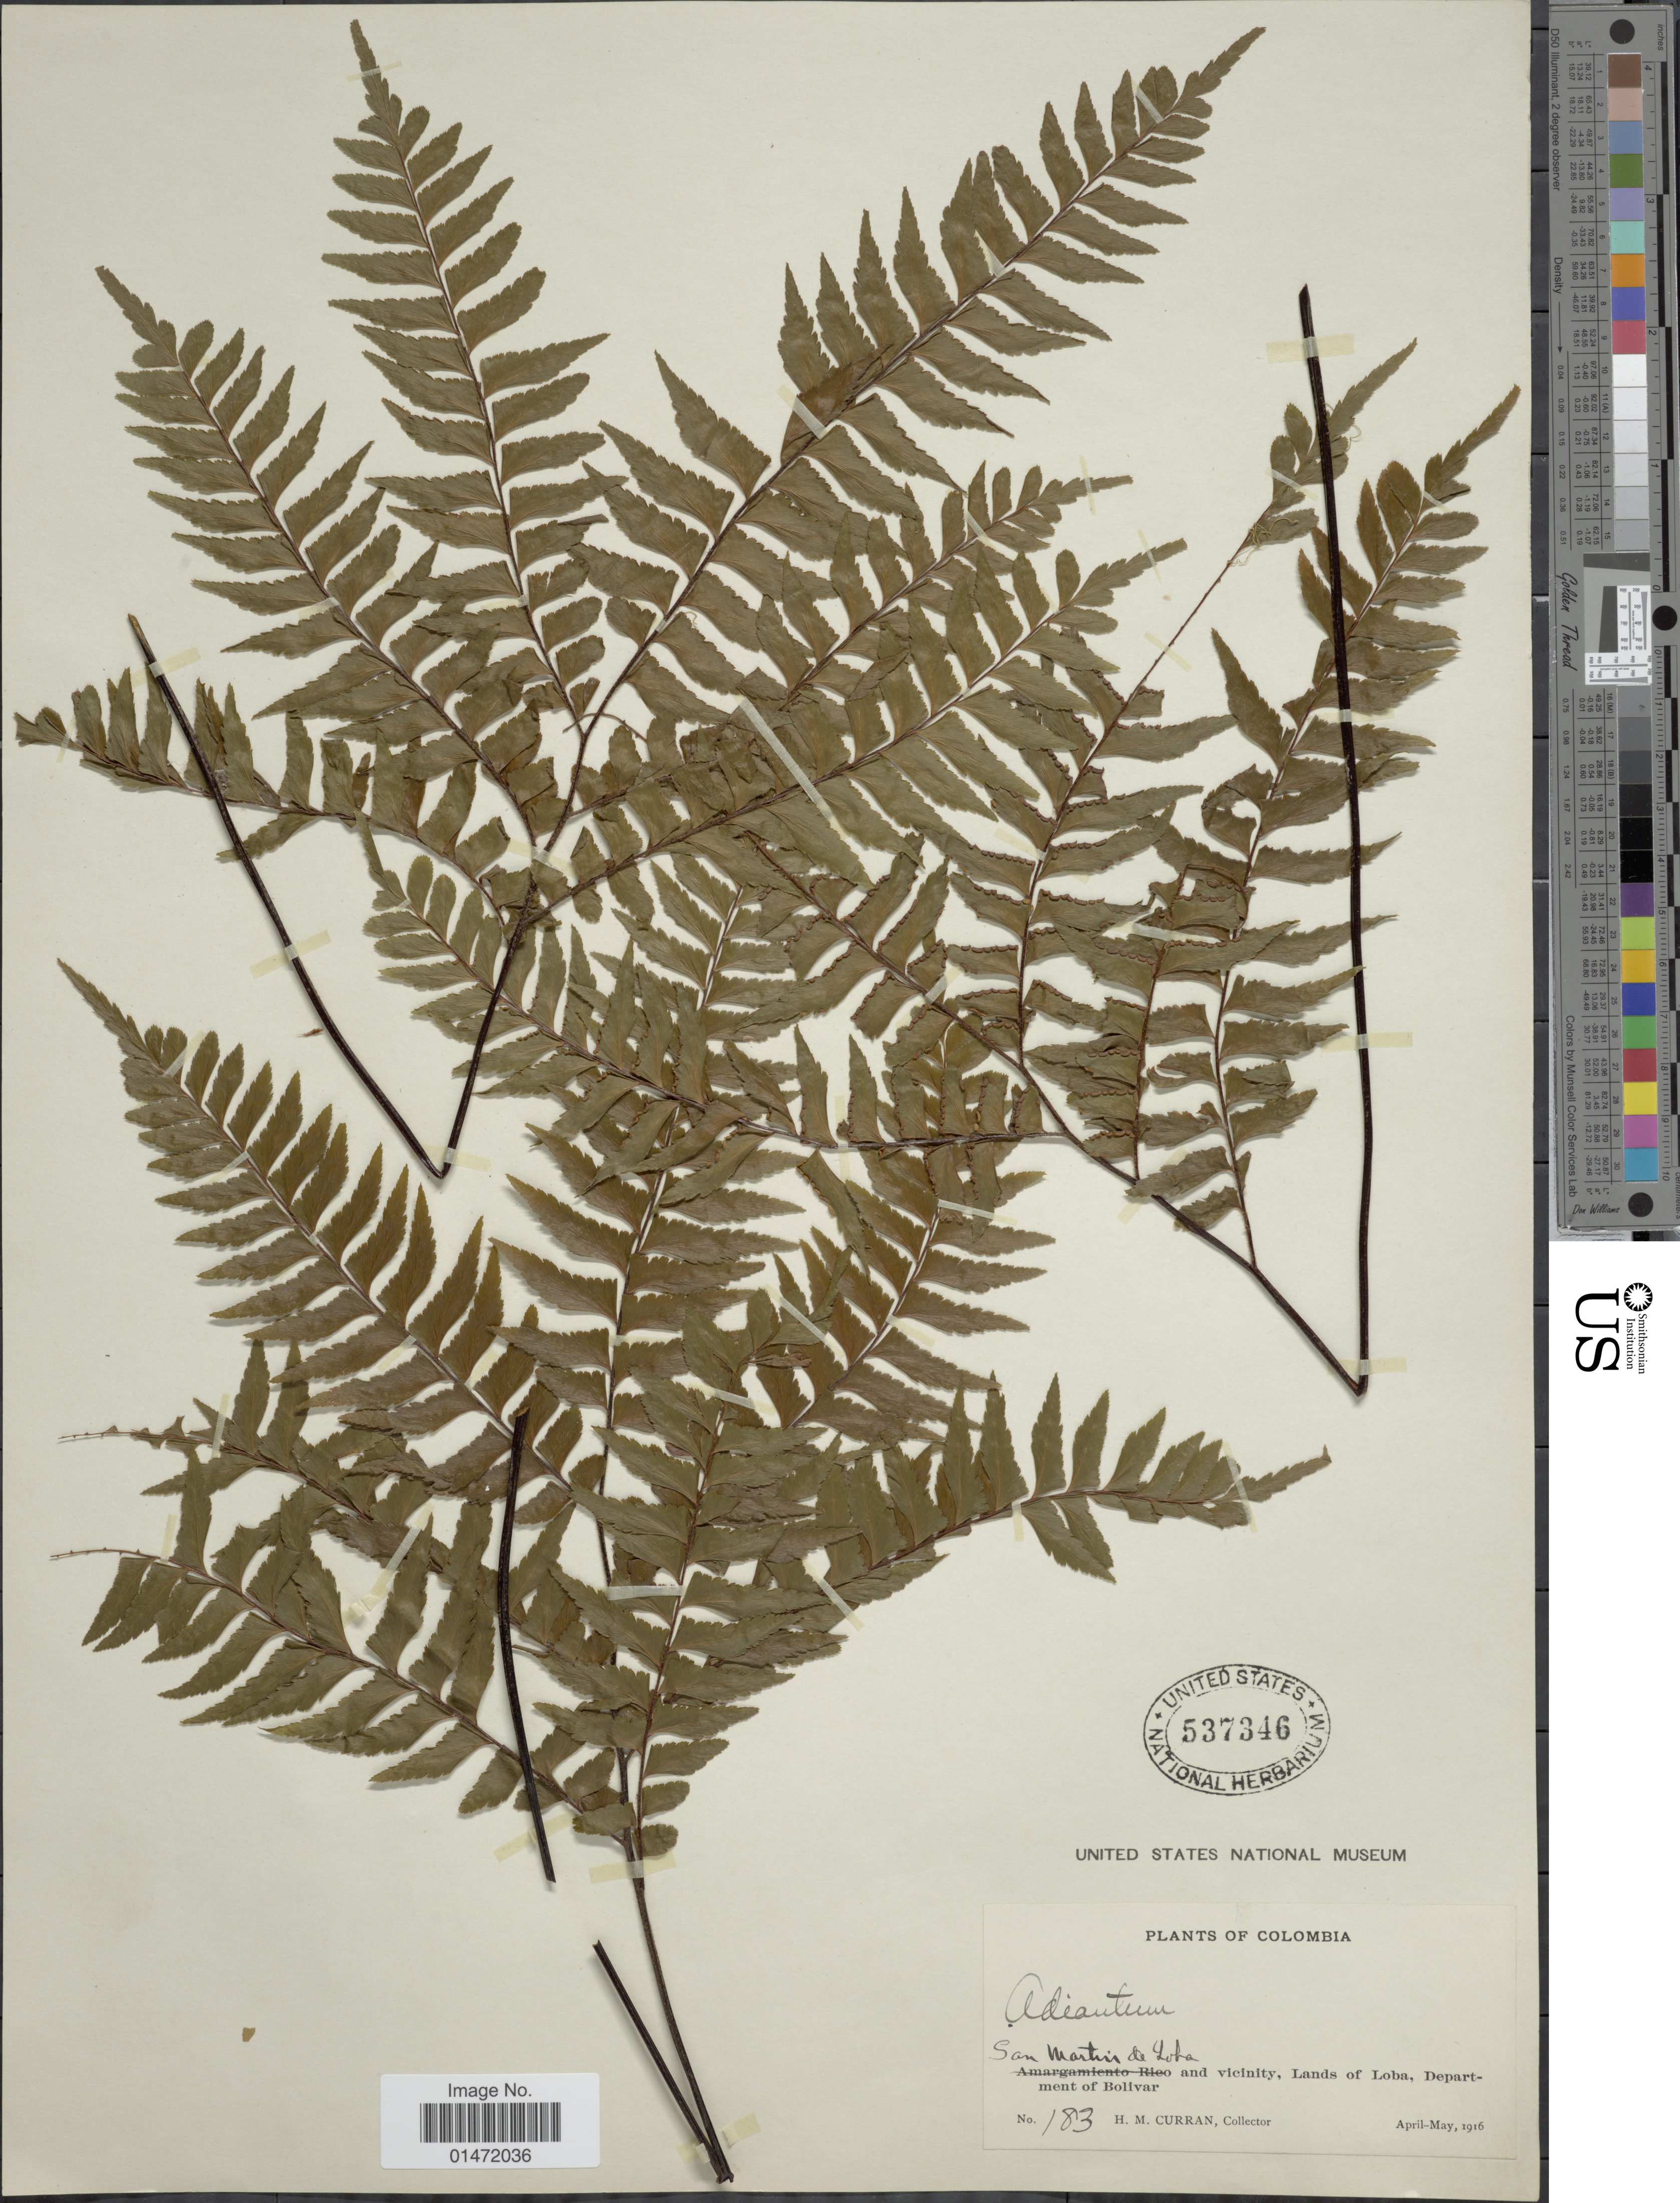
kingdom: Plantae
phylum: Tracheophyta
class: Polypodiopsida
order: Polypodiales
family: Pteridaceae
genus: Adiantum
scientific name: Adiantum sp.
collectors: H. M. Curran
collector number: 183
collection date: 1916-04/1916-05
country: Colombia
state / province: Bolívar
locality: San Martin de Loba and vicinity, Lands of Loba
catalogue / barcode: US 537346